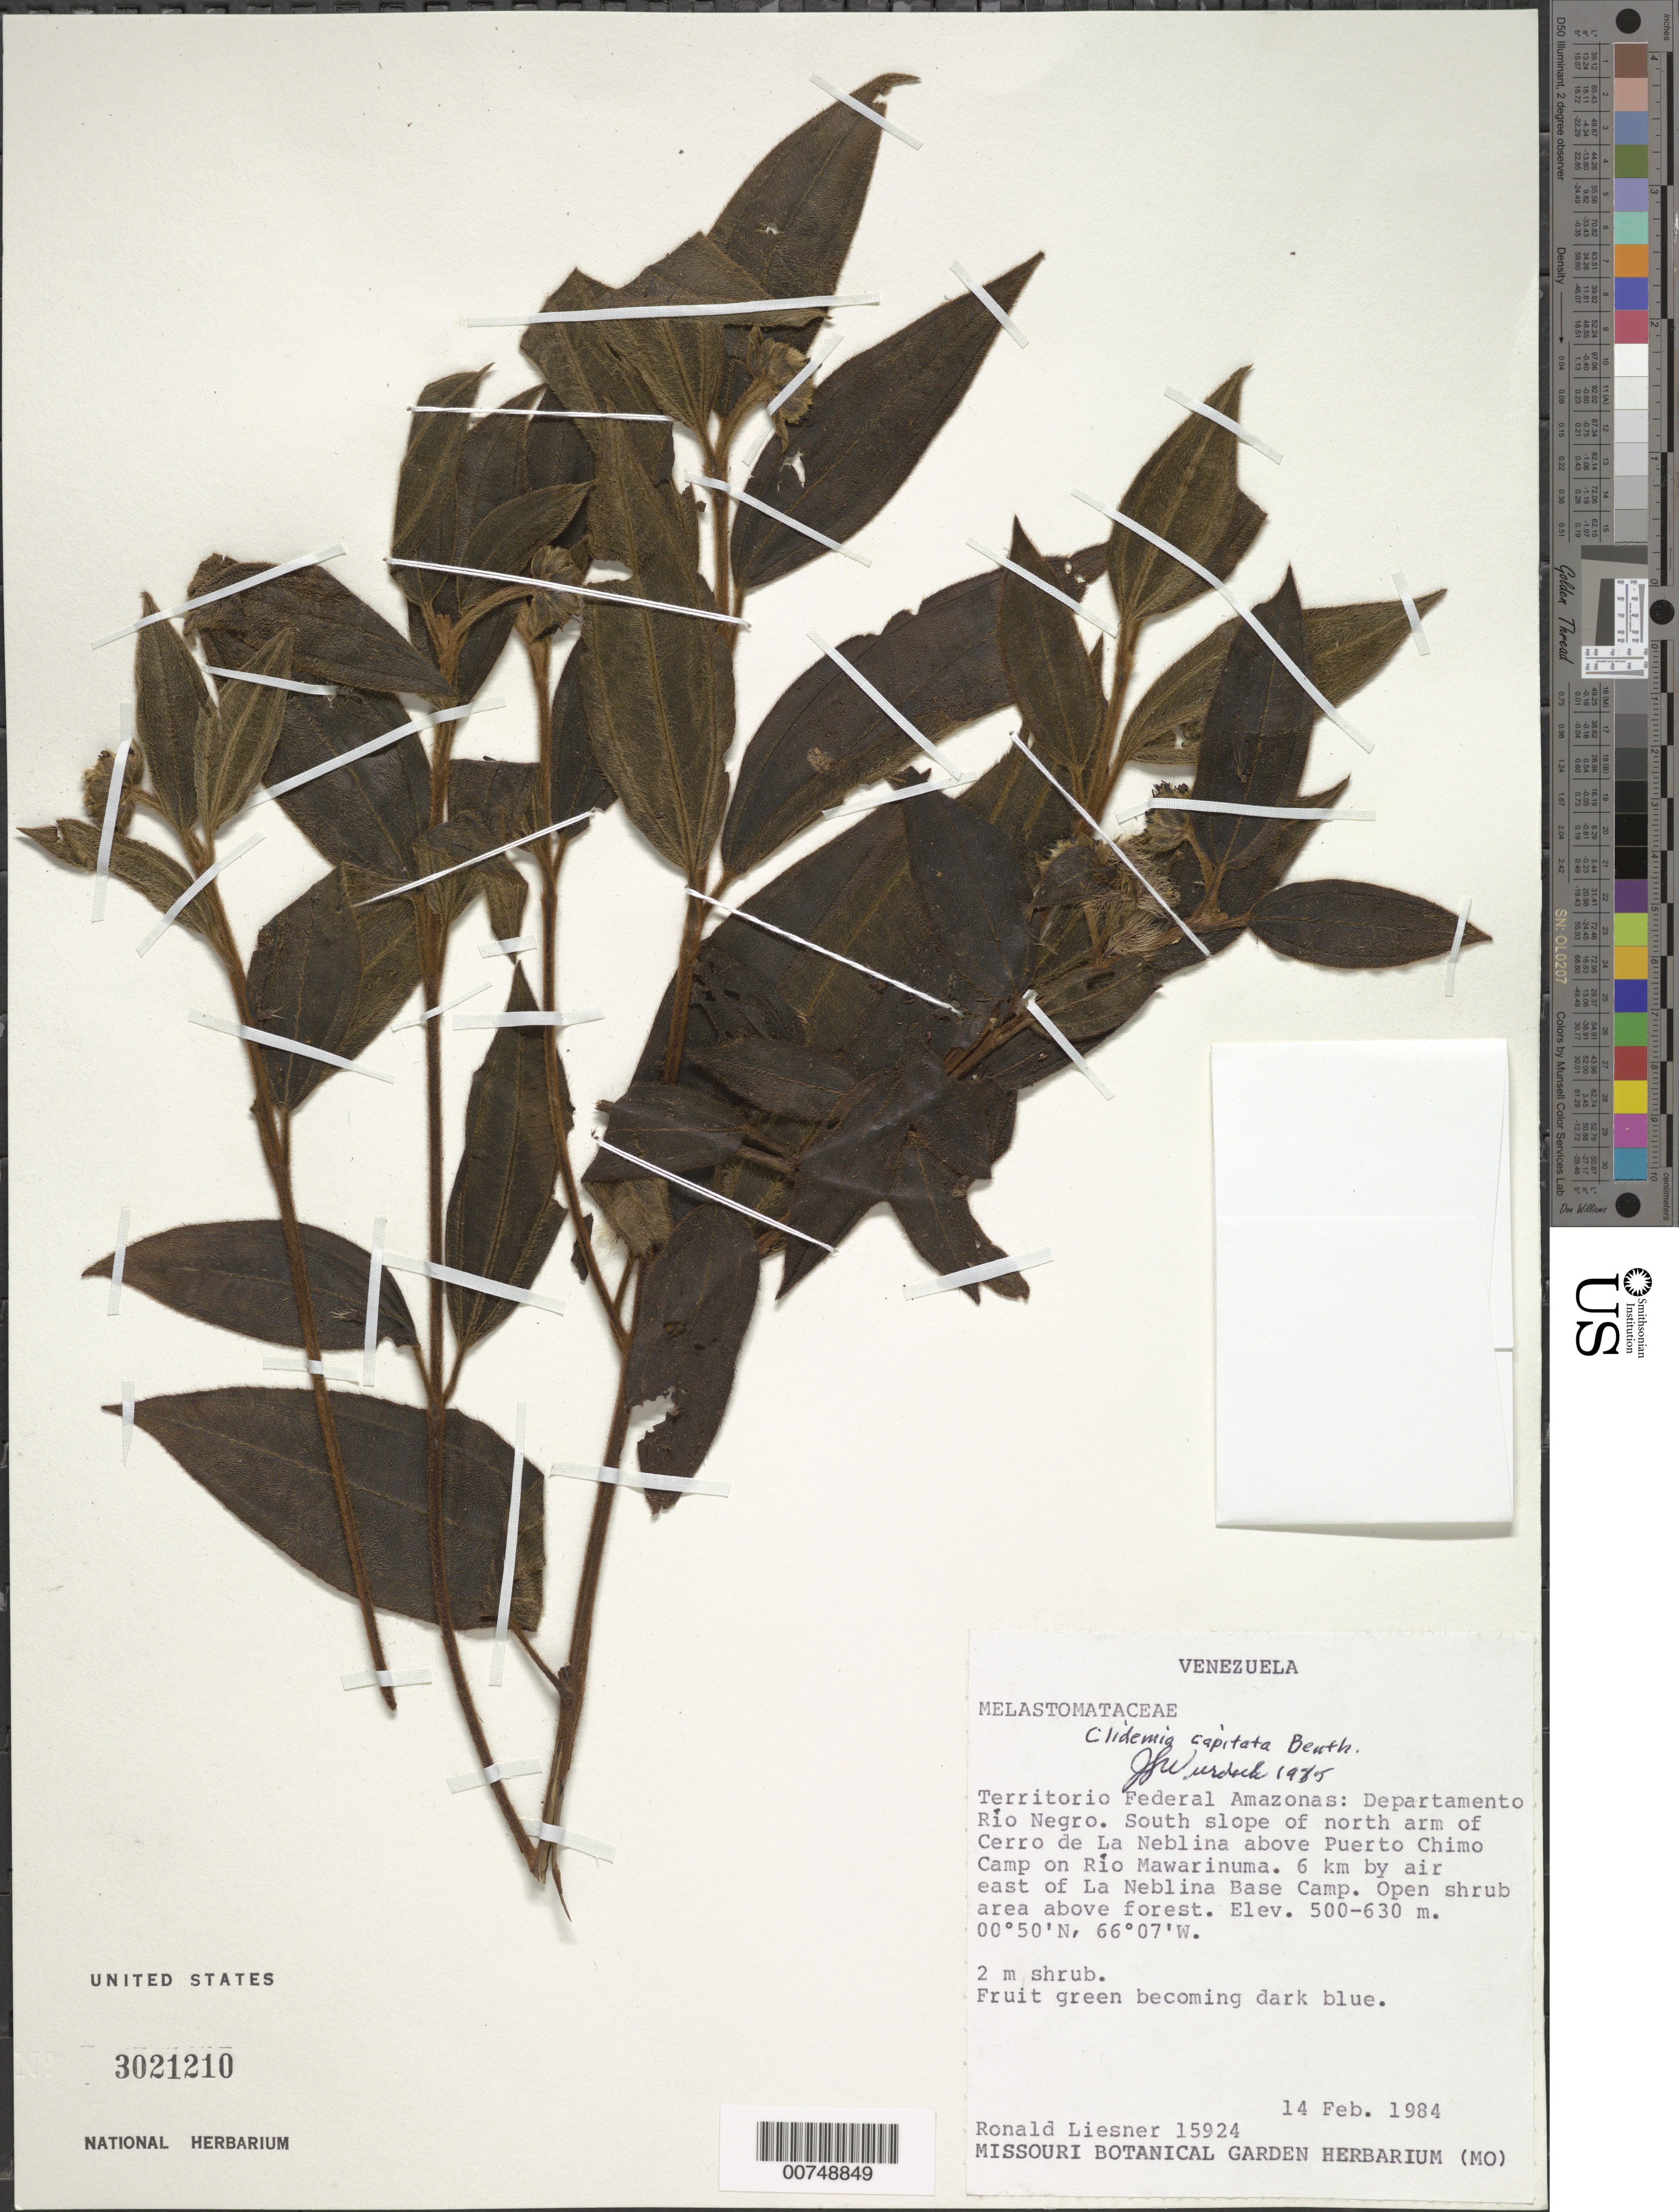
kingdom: Plantae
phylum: Tracheophyta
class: Magnoliopsida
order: Myrtales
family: Melastomataceae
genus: Clidemia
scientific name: Clidemia capitata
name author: Benth.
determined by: Wurdack, John J., (US), US (UNITED STATES)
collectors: R. L. Liesner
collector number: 15924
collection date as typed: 14-Feb-84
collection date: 1984-02-14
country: Venezuela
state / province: Amazonas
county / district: Río Negro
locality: Cerro de La Neblina, N arm, above Puerto Chimo Camp on Río Mawarinuma; 6 km by air E of La Neblina Base Camp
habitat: Open shrub area above forest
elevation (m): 500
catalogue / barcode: US 3021210